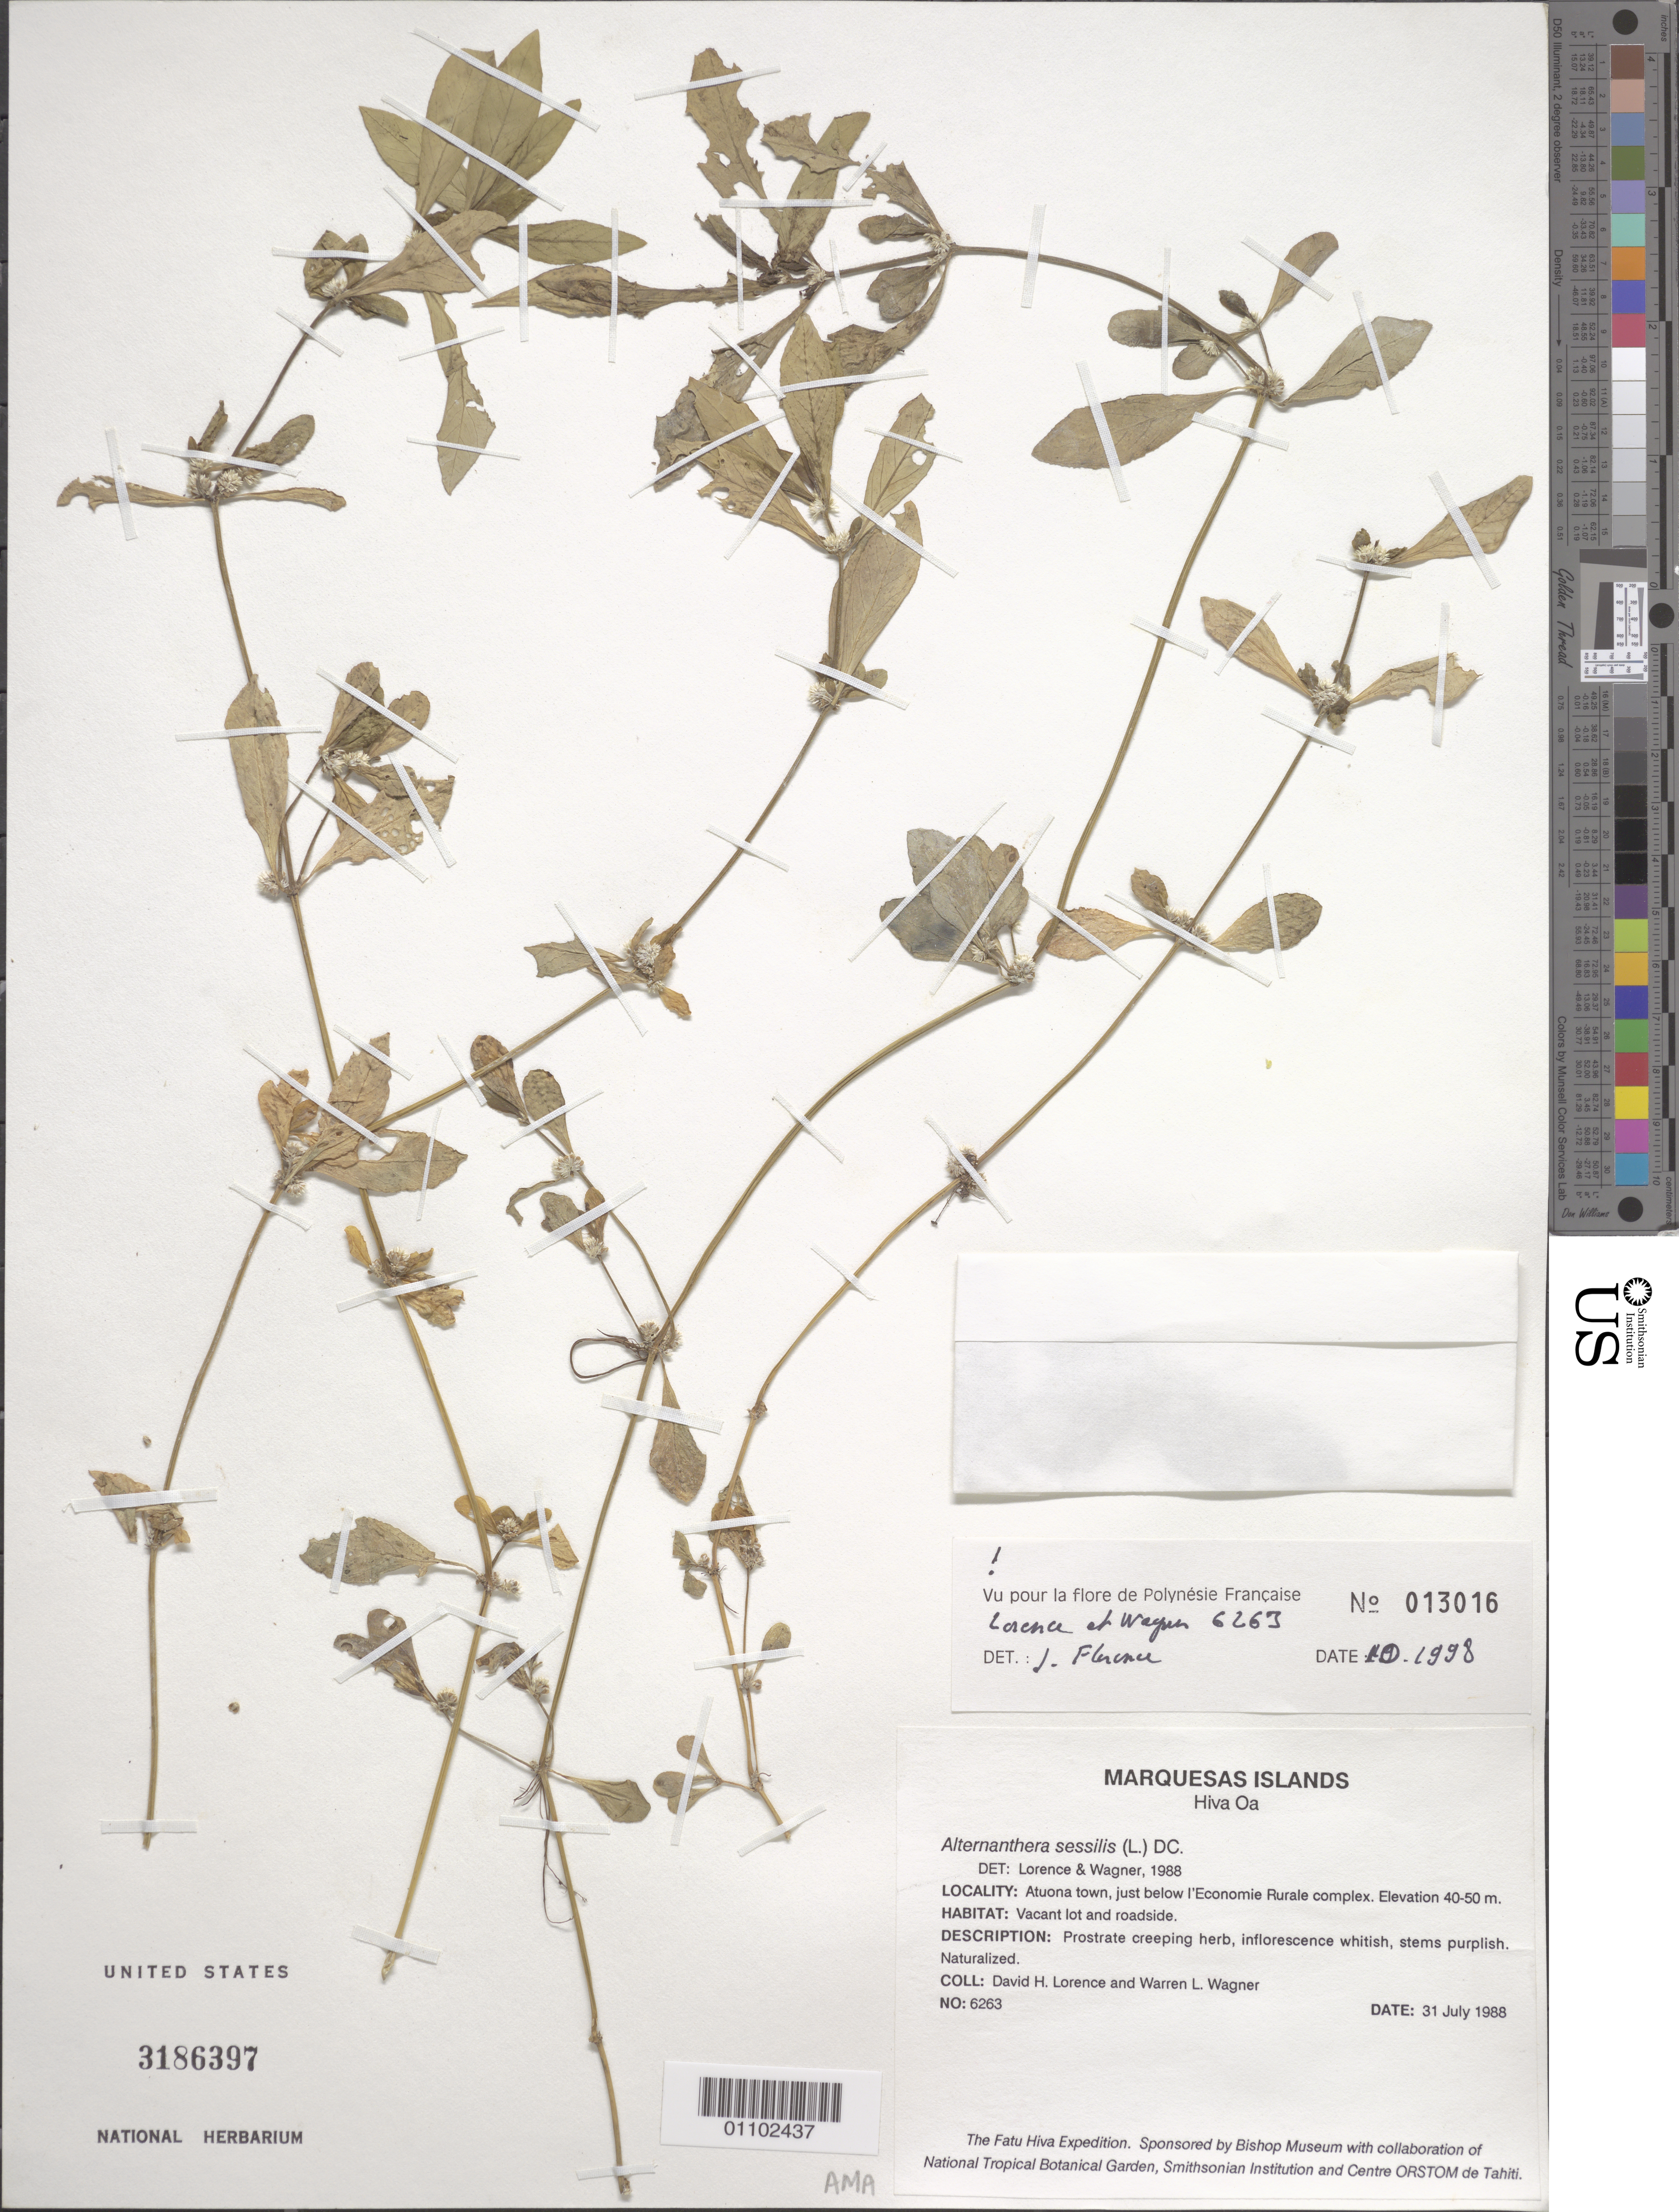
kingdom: Plantae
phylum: Tracheophyta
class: Magnoliopsida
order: Caryophyllales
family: Amaranthaceae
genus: Alternanthera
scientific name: Alternanthera sessilis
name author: (L.) DC.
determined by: Florence, J.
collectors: D. Lorence & W. L. Wagner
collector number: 6263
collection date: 1988-07-31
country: French Polynesia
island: Hiva Oa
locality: Atuona town, just below l'Economie Rurale complex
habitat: Vacant lot and roadside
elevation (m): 40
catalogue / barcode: US 3186397